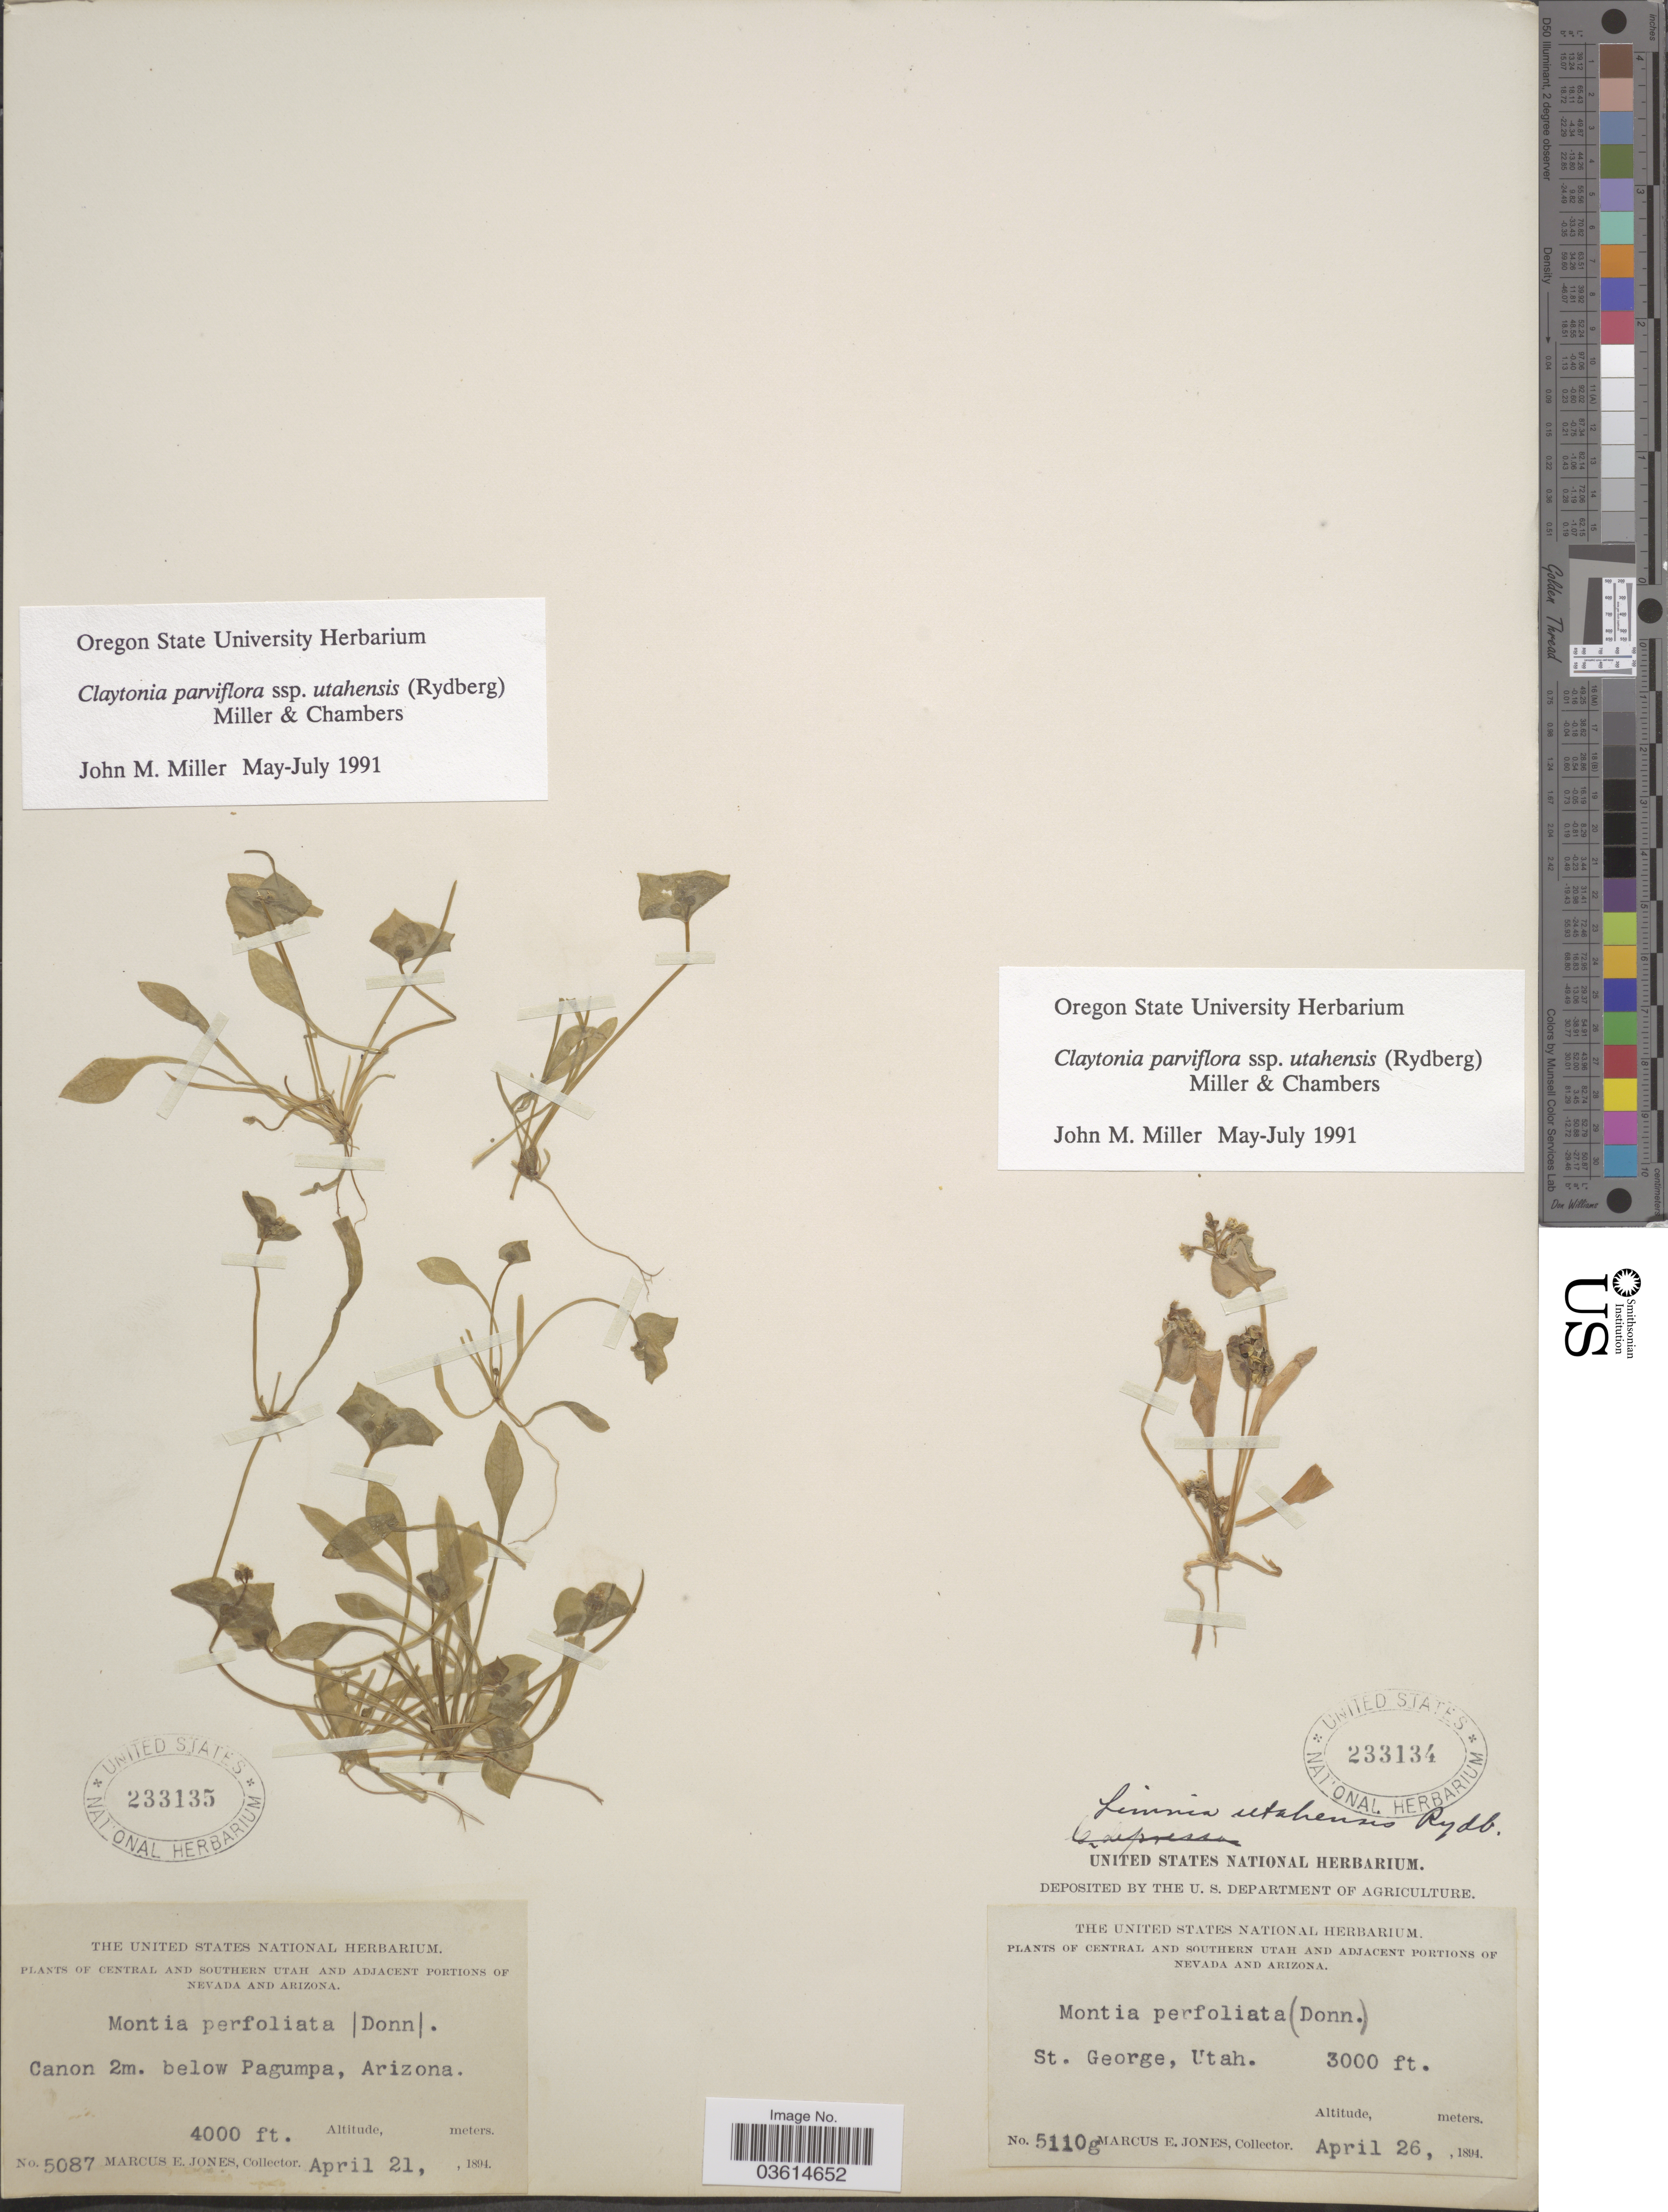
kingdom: Plantae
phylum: Tracheophyta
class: Magnoliopsida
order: Caryophyllales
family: Montiaceae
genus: Claytonia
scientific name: Claytonia parviflora subsp. utahensis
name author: (Rydb.) John M. Mill. & K.L. Chambers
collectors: M. E. Jones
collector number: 5087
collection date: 1894-04-21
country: United States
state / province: Arizona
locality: Adjacent portions of Arizona. Canon 2m. below Pagumpa.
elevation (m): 1219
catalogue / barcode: US 233135